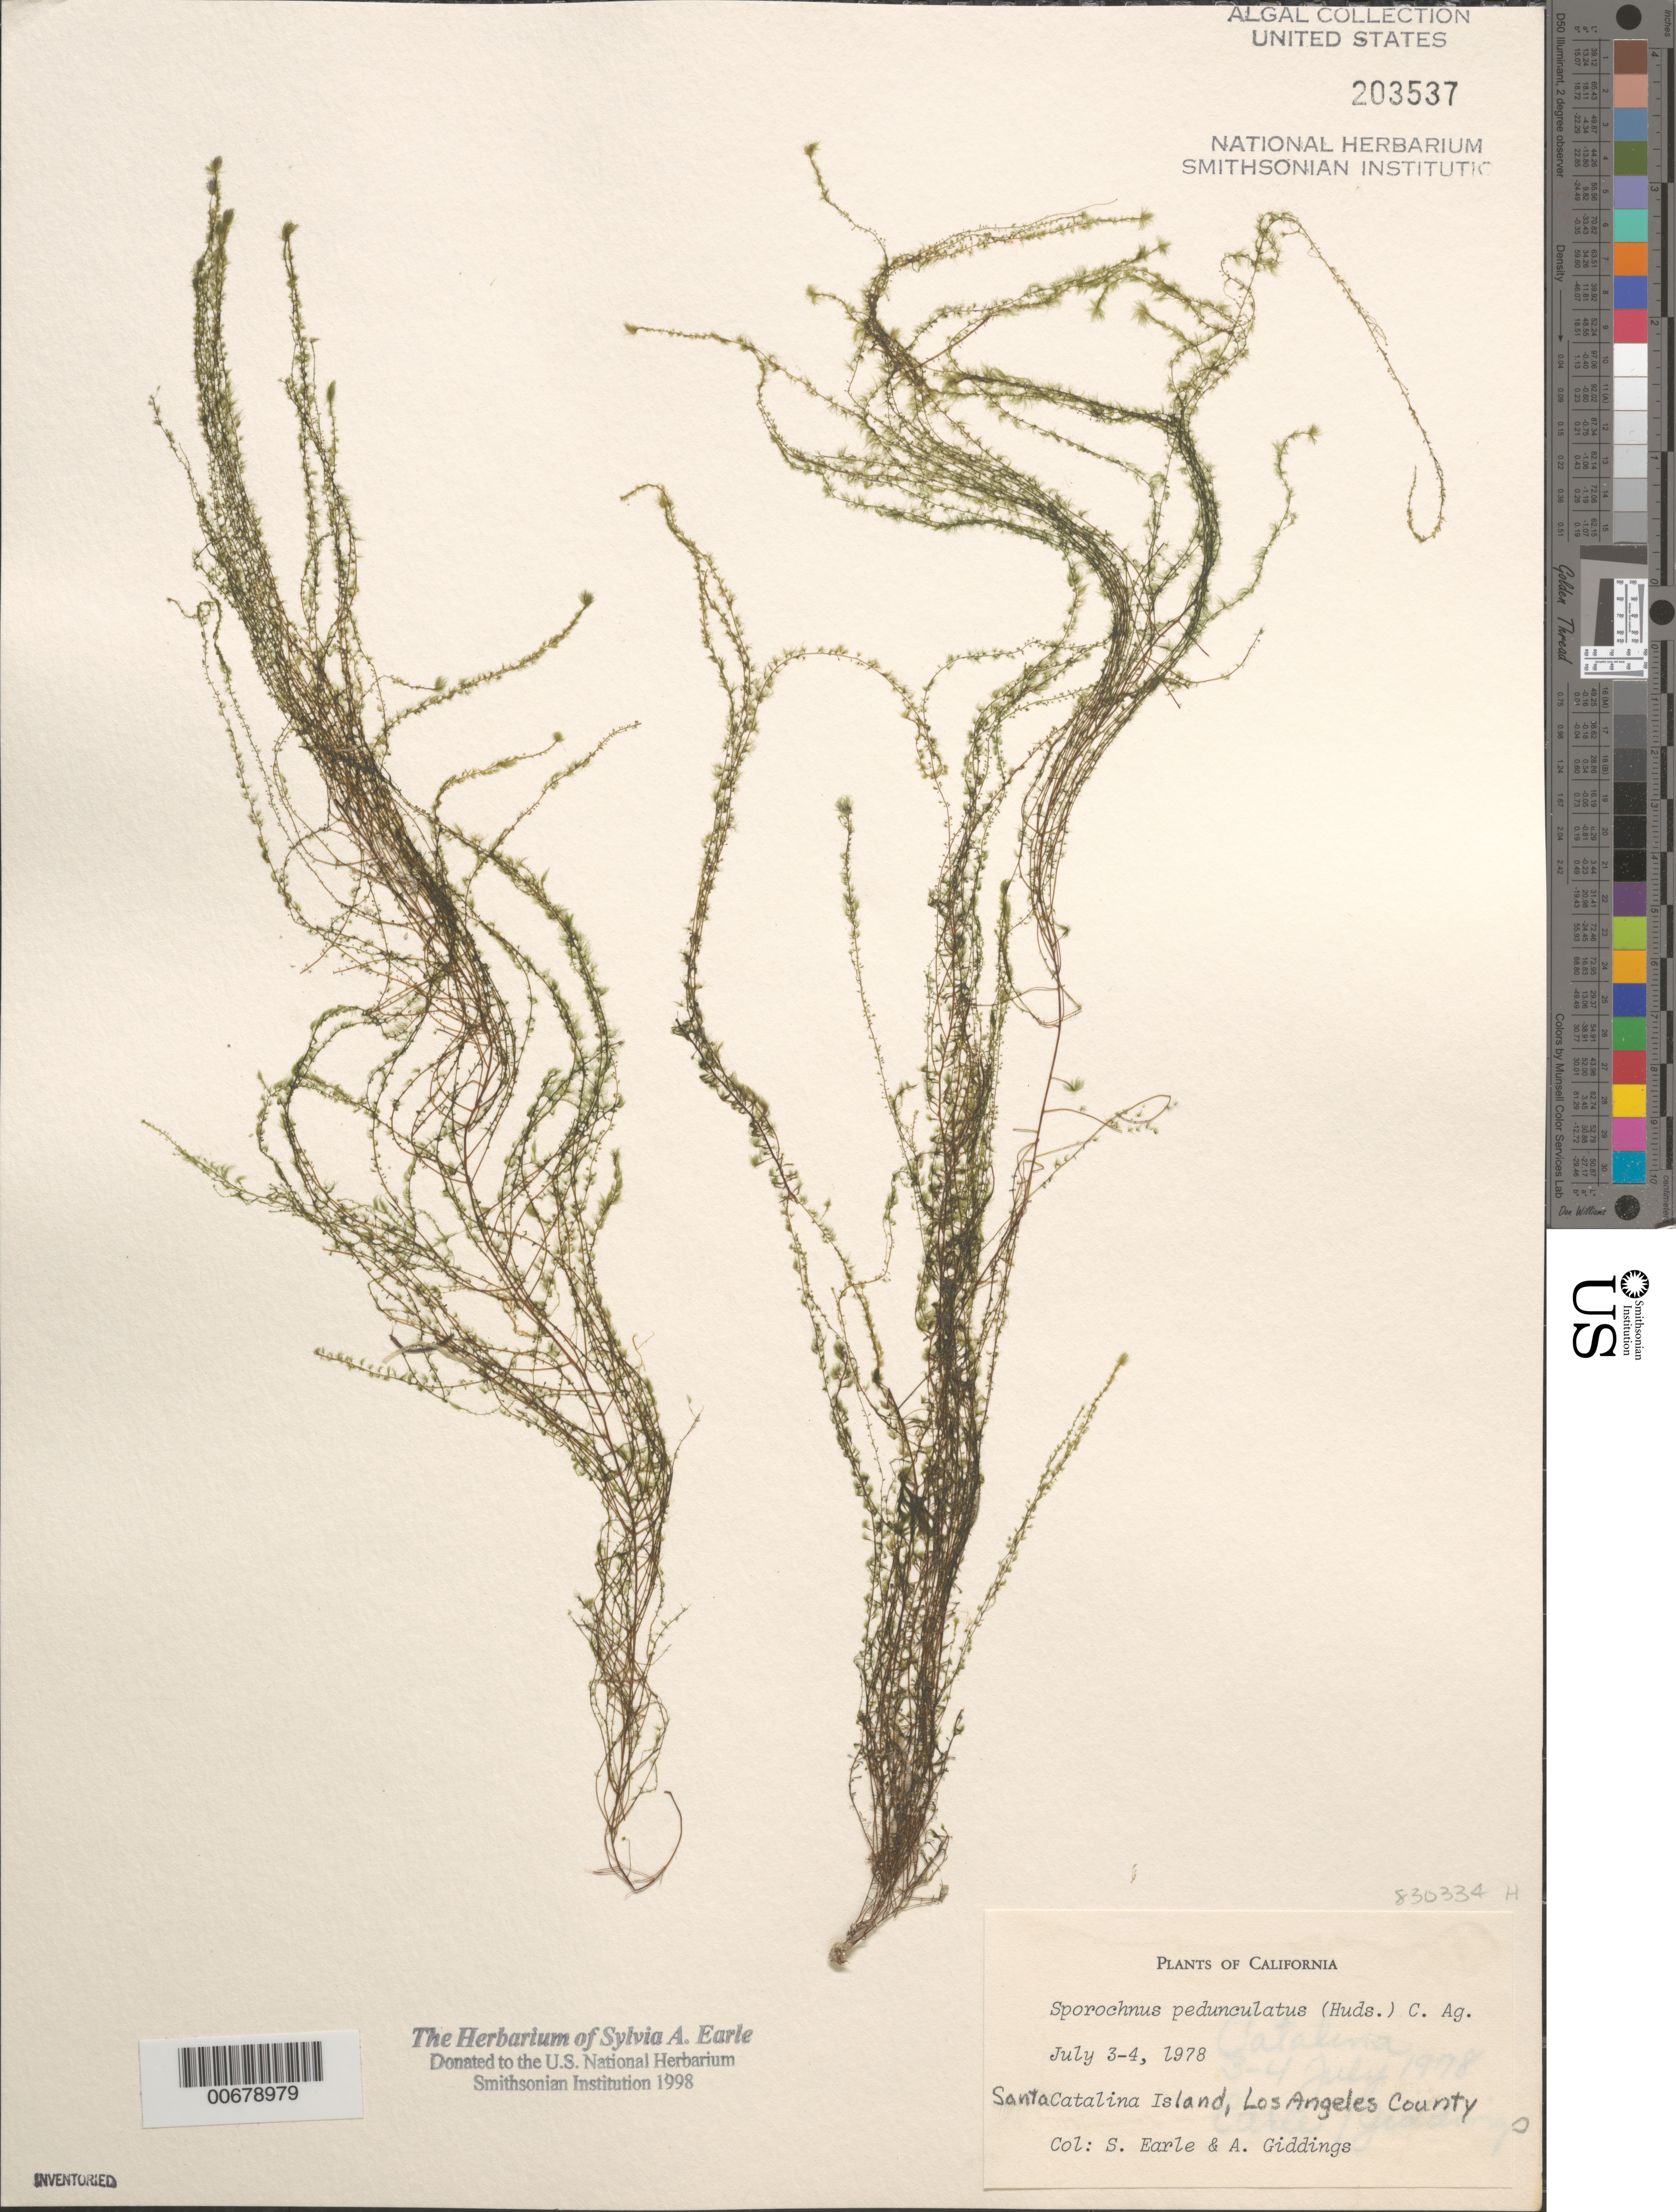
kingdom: Chromista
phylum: Ochrophyta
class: Phaeophyceae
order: Sporochnales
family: Sporochnaceae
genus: Sporochnus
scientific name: Sporochnus pedunculatus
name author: (Huds.) C. Agardh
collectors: S. A. Earle & A. Giddings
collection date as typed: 03 Jul 1978 to 04 Jul 1978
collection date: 1978-07-03/1978-07-04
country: United States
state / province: California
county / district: Los Angeles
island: Santa Catalina Island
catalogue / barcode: US 203537